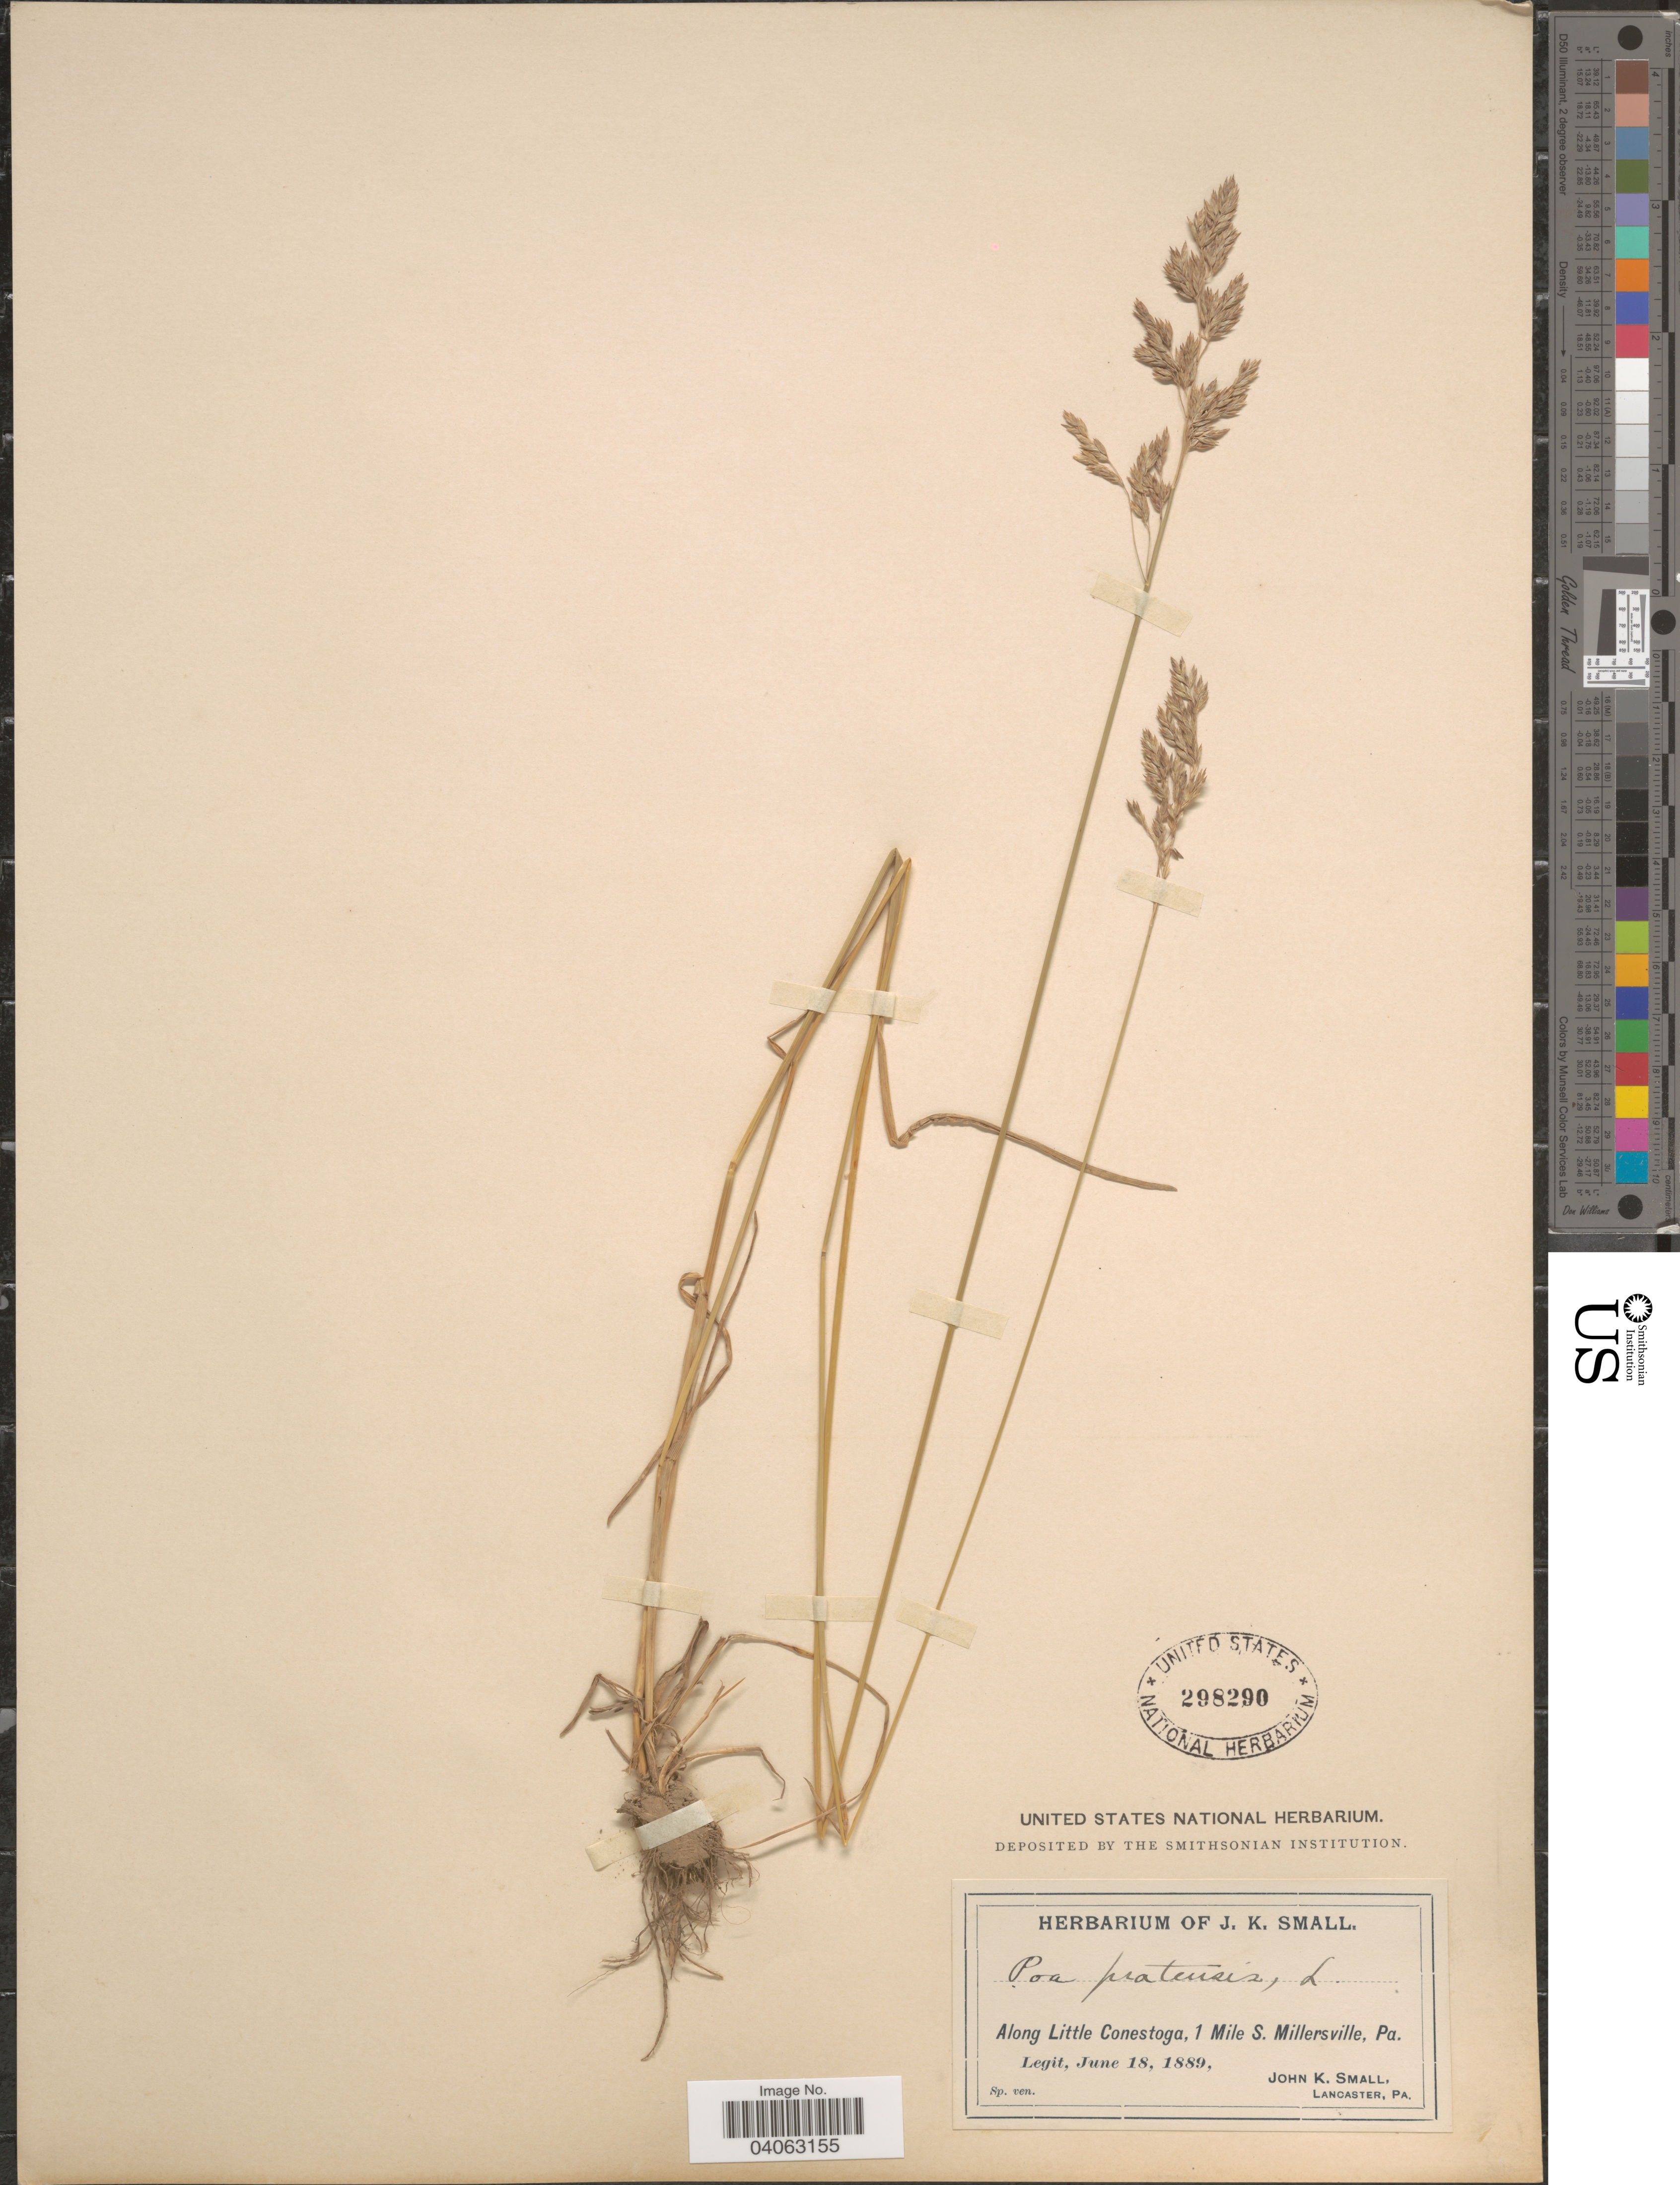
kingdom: Plantae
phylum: Tracheophyta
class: Liliopsida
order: Poales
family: Poaceae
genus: Poa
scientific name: Poa pratensis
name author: L.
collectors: J. K. Small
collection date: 1889-06-18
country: United States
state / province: Pennsylvania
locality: Along little Conestoga, 1 Mile S. Millersville.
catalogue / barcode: US 298290